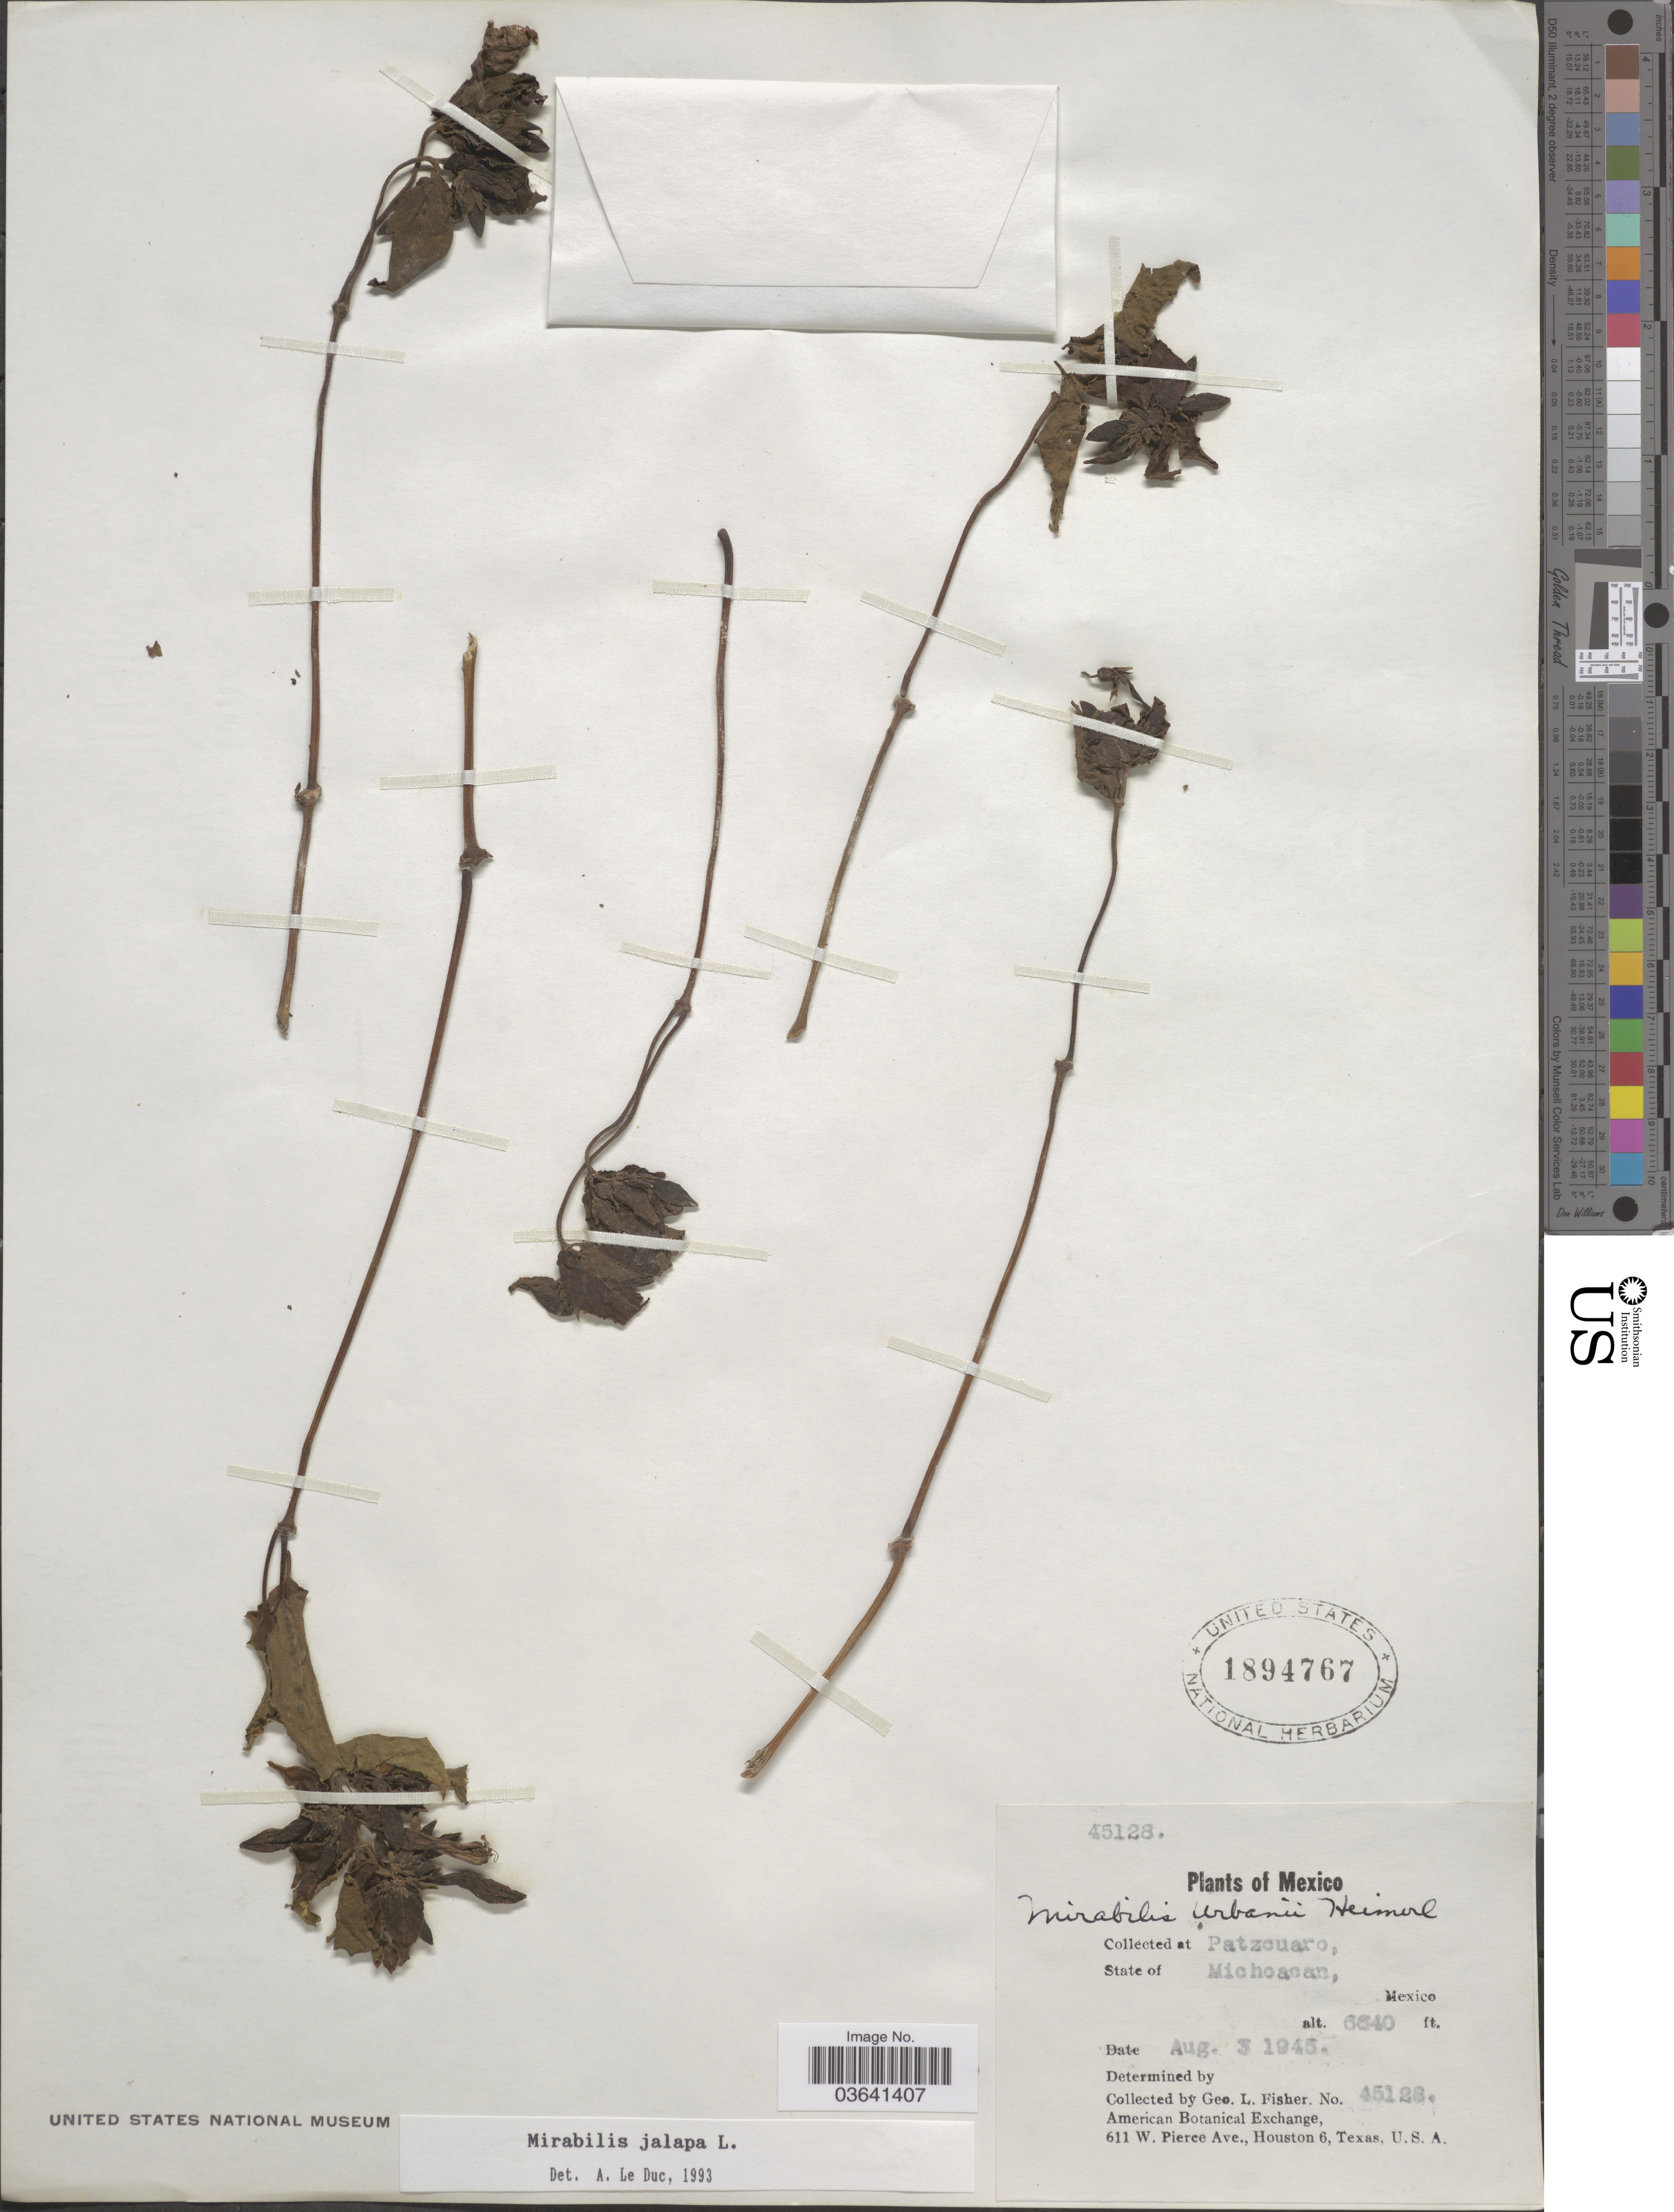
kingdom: Plantae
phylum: Tracheophyta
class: Magnoliopsida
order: Caryophyllales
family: Nyctaginaceae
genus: Mirabilis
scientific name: Mirabilis jalapa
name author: L.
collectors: G. L. Fisher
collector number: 45128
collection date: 1945-08-03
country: Mexico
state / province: Michoacán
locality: Patzcuaro.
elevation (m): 2024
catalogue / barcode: US 1894767